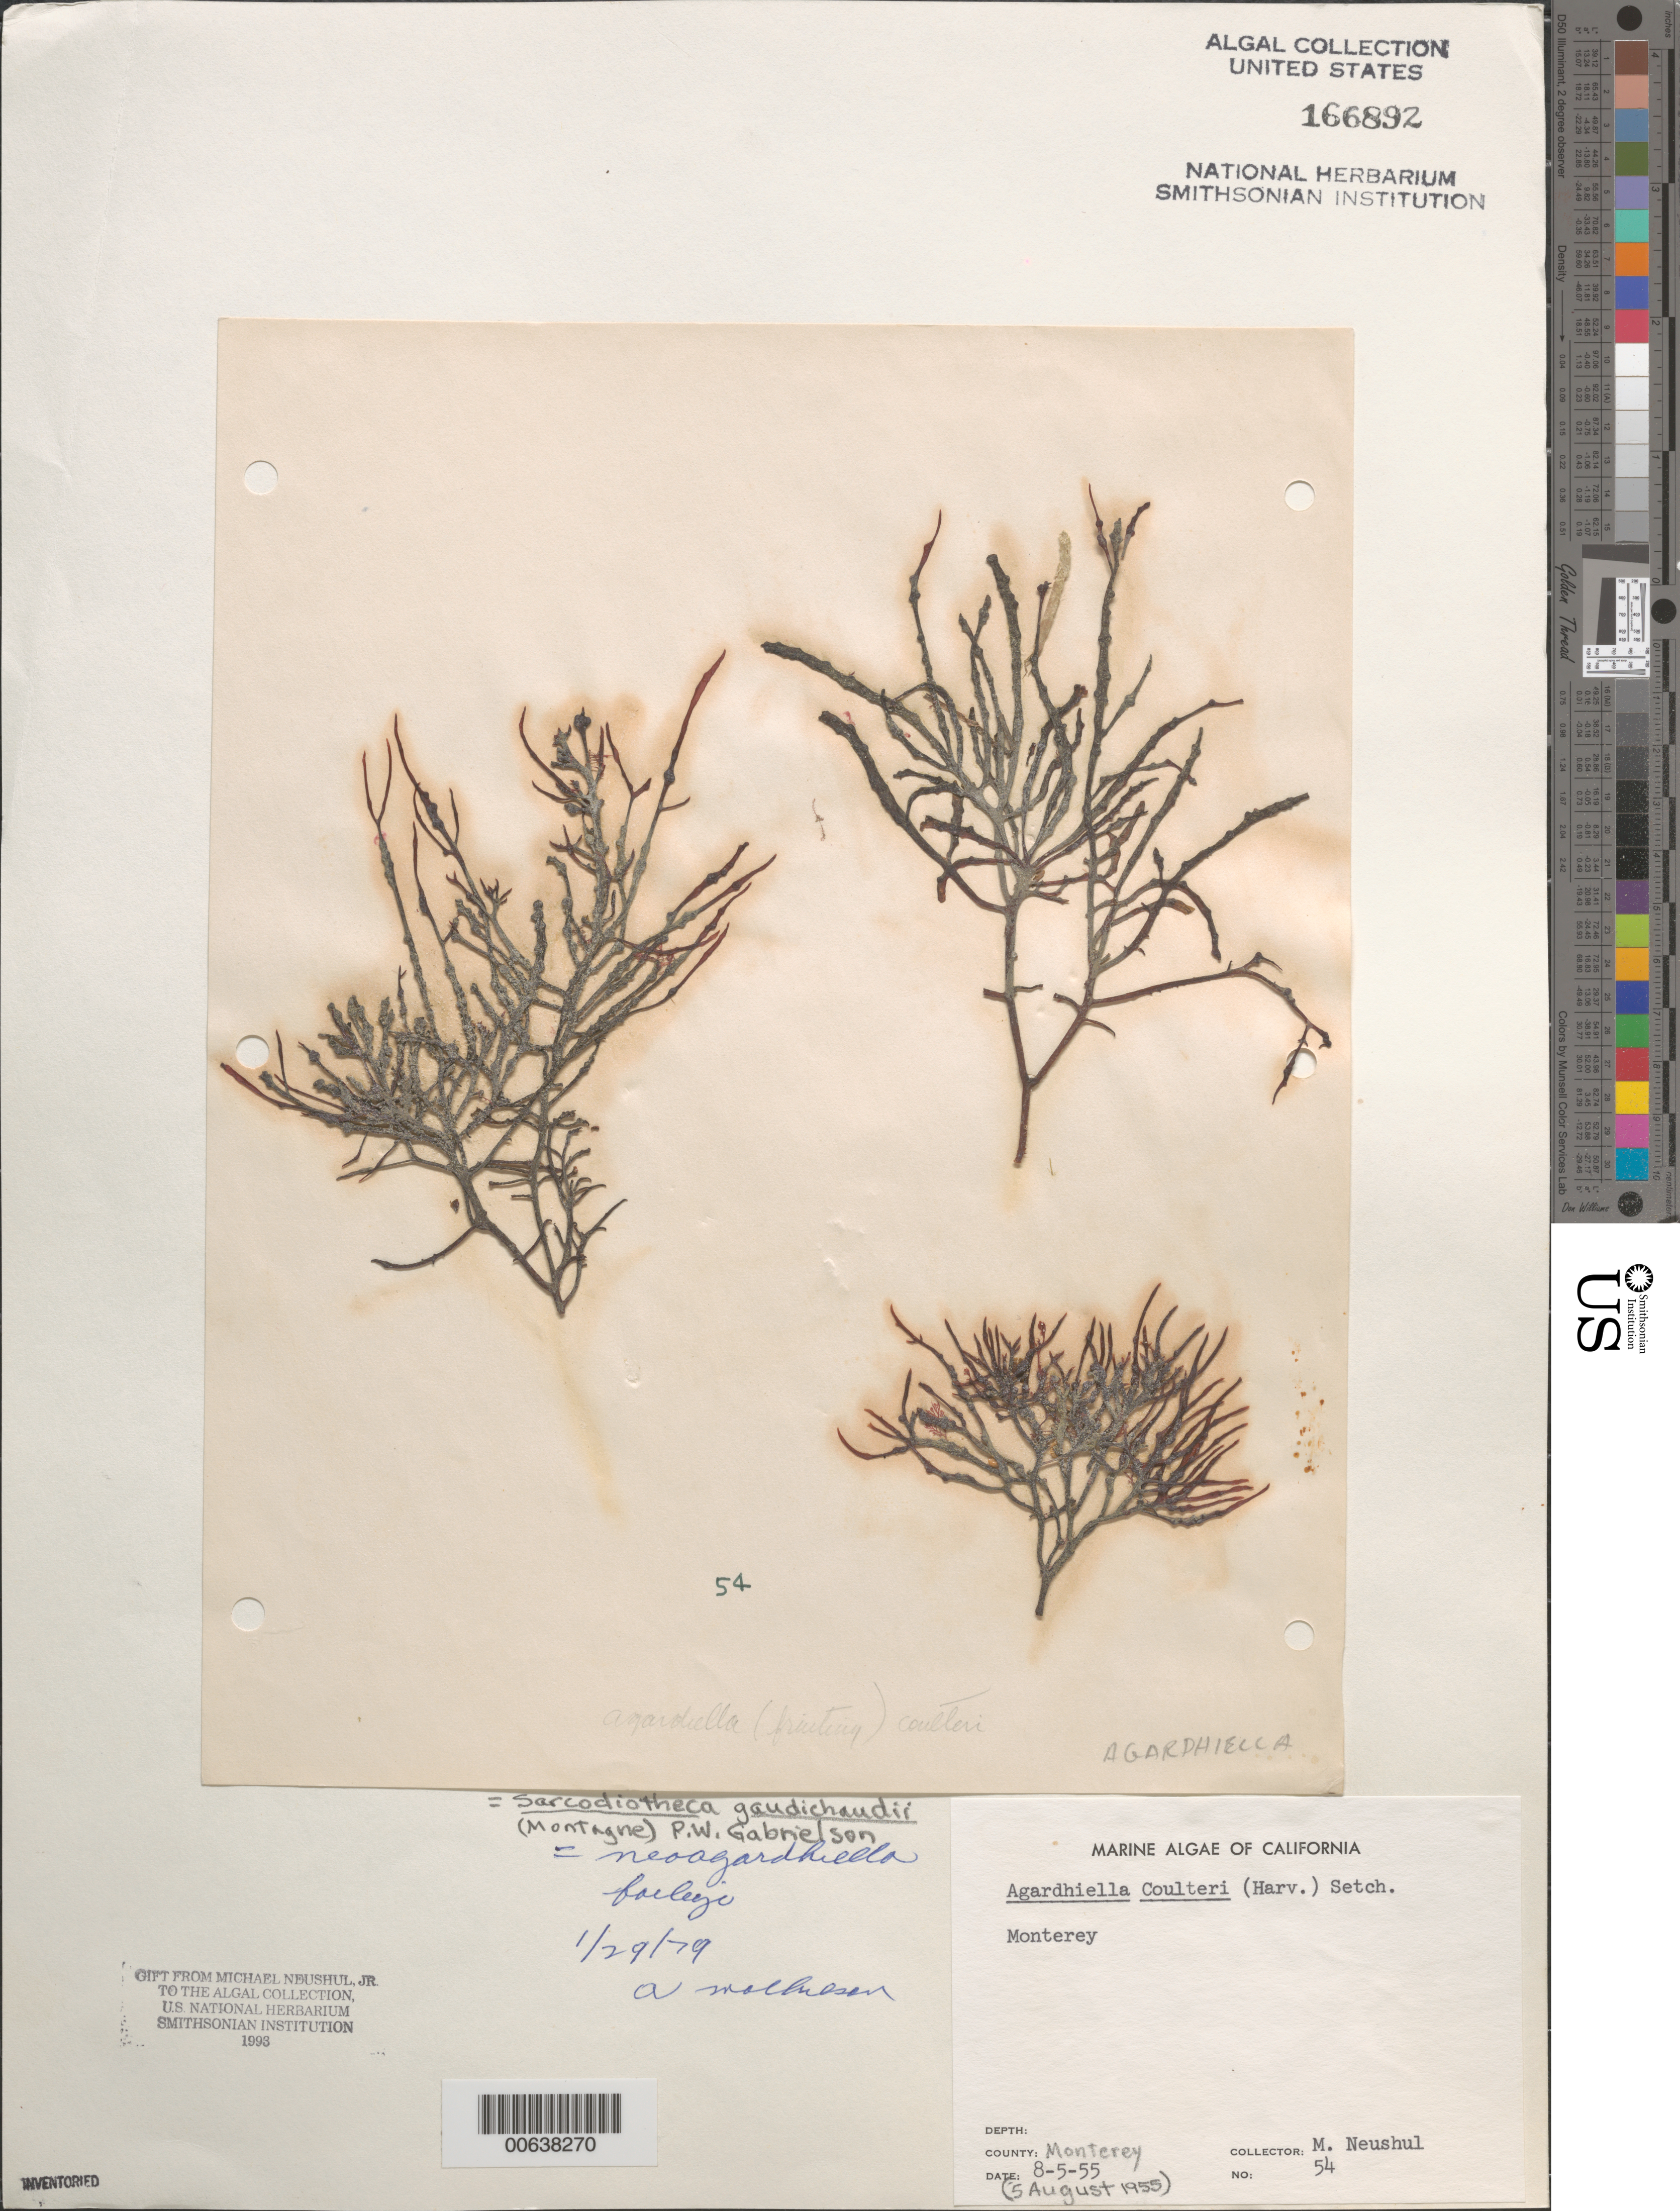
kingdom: Plantae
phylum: Rhodophyta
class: Florideophyceae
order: Gigartinales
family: Solieriaceae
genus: Sarcodiotheca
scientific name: Sarcodiotheca gaudichaudii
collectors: M. Neushul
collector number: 54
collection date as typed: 05 Aug 1955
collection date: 1955-08-05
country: United States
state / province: California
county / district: Monterey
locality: Monterey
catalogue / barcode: US 166892